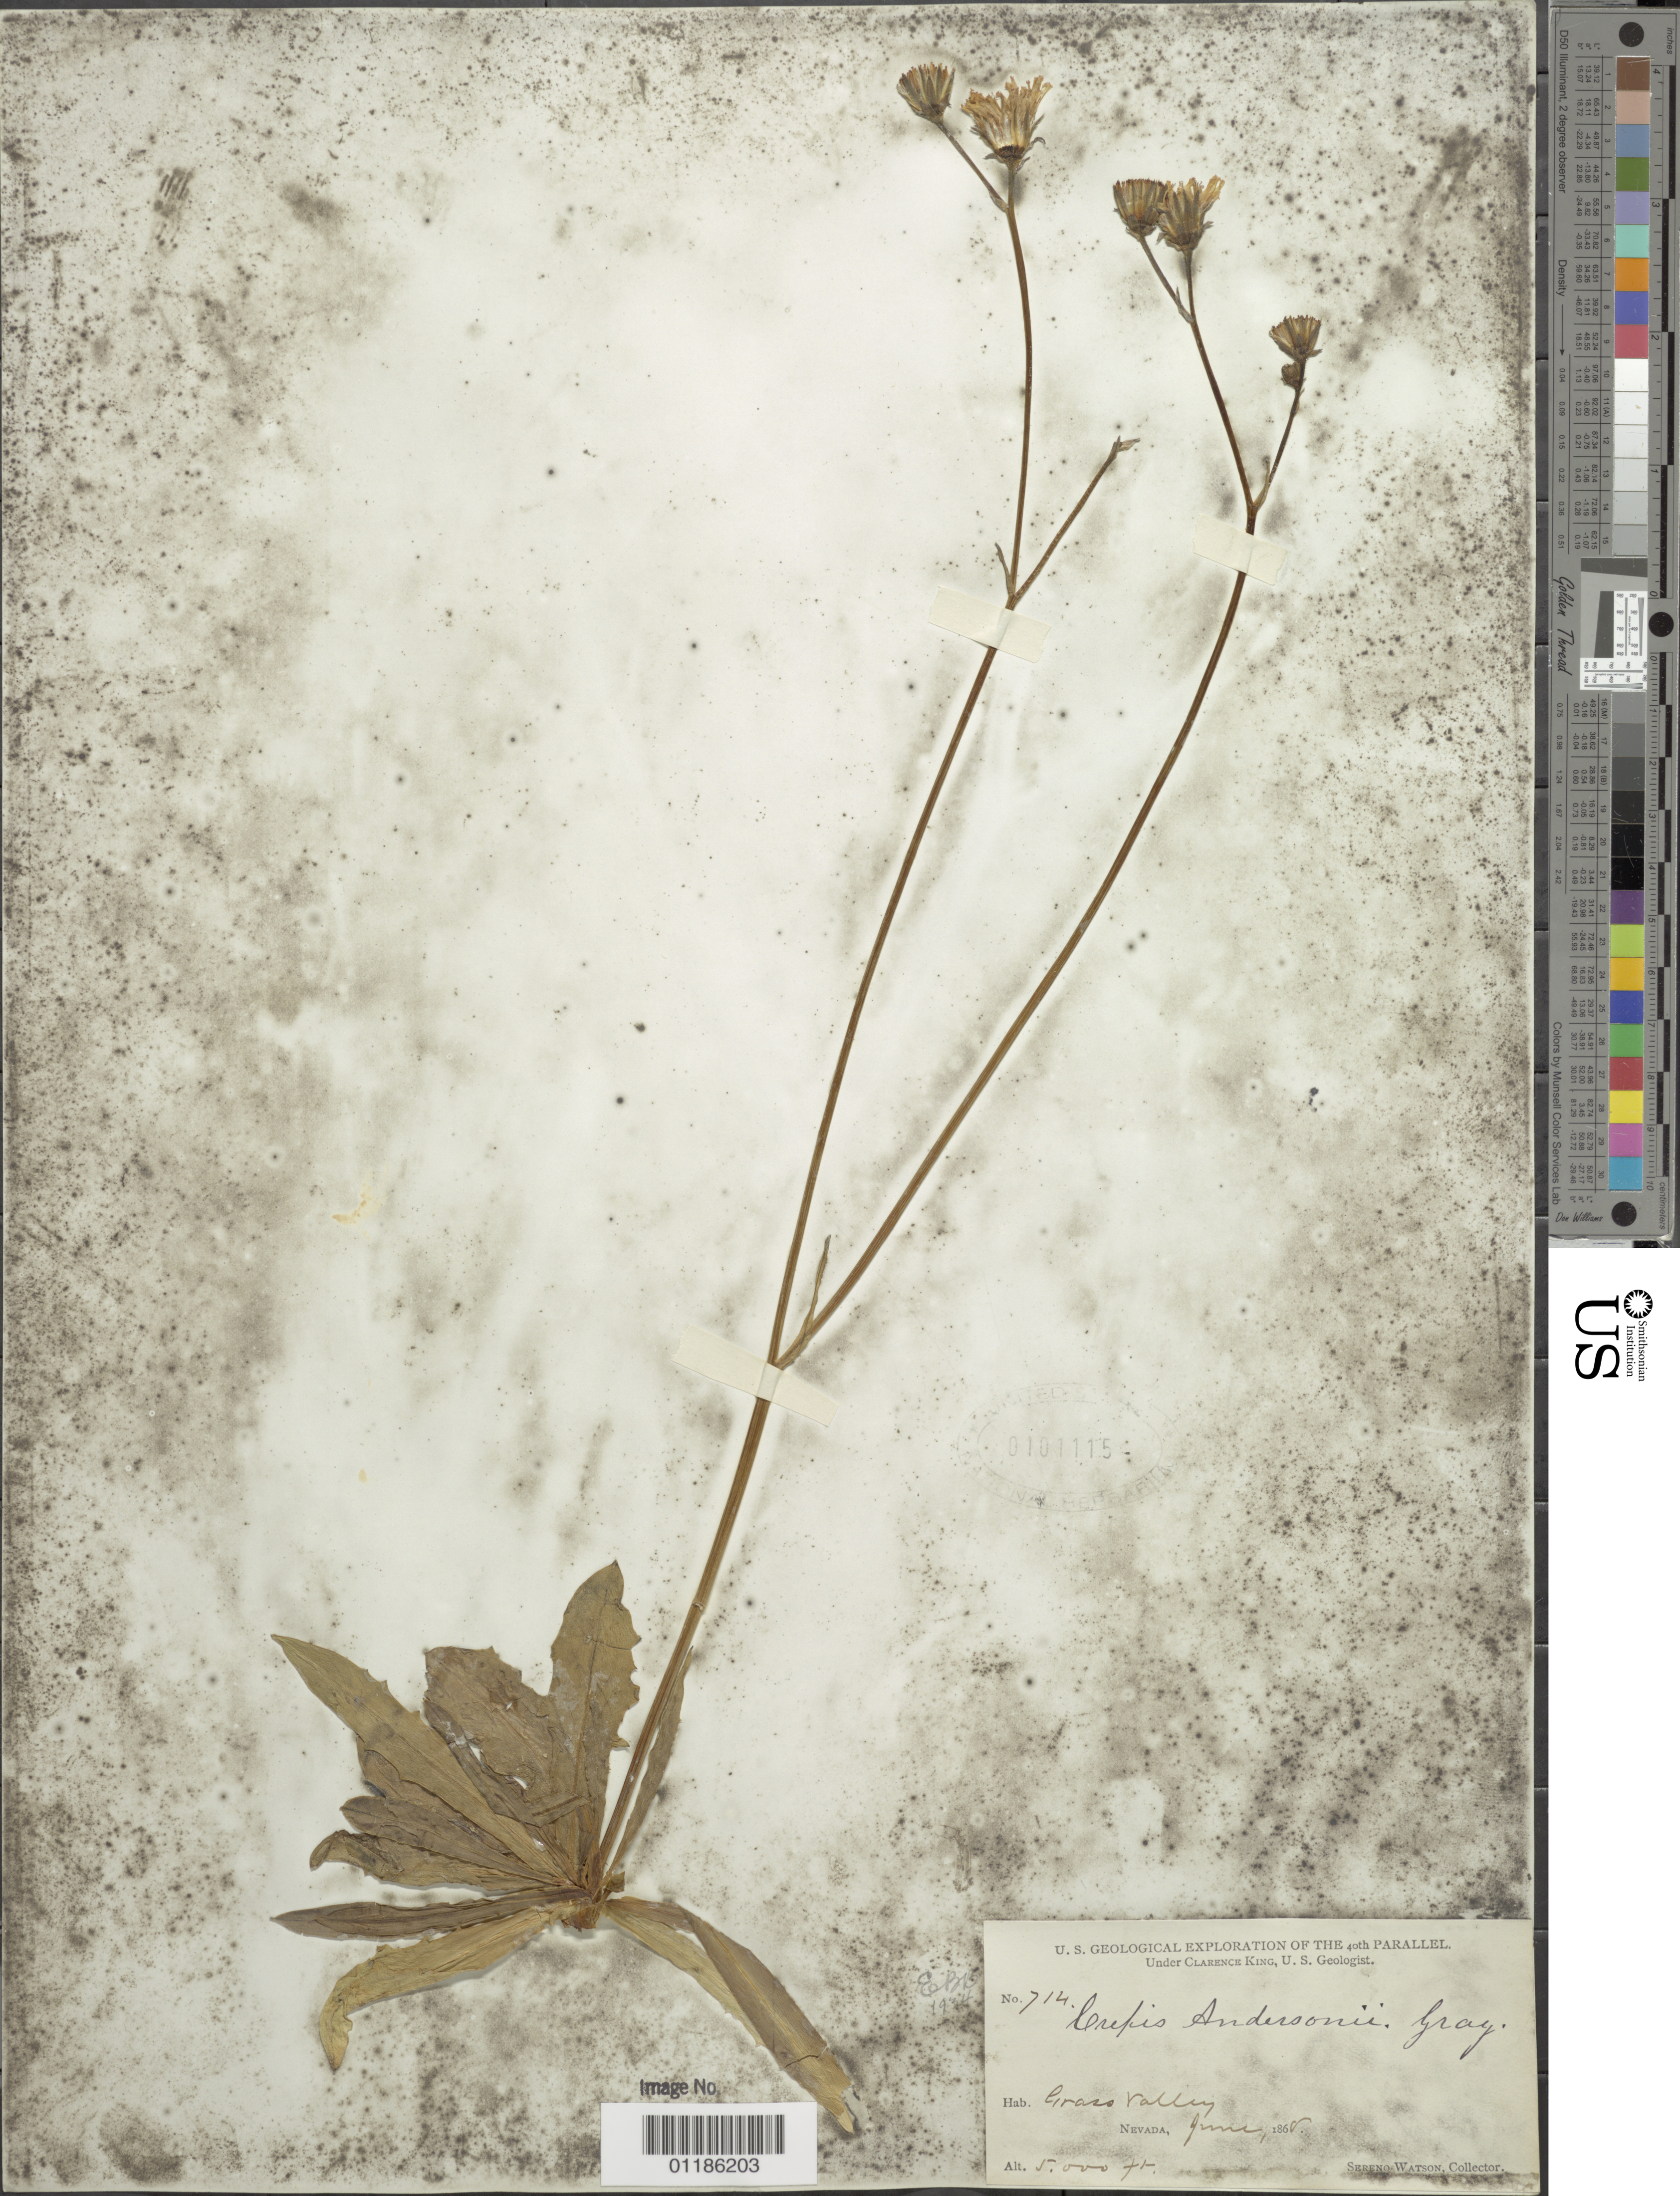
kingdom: Plantae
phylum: Tracheophyta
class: Magnoliopsida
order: Asterales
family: Asteraceae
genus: Crepis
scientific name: Crepis runcinata subsp. andersonii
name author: (A. Gray) Babc. & Stebbins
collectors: S. Watson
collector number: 714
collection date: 1868-06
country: United States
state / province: Nevada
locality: Grass Valley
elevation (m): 1524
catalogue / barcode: US 101115